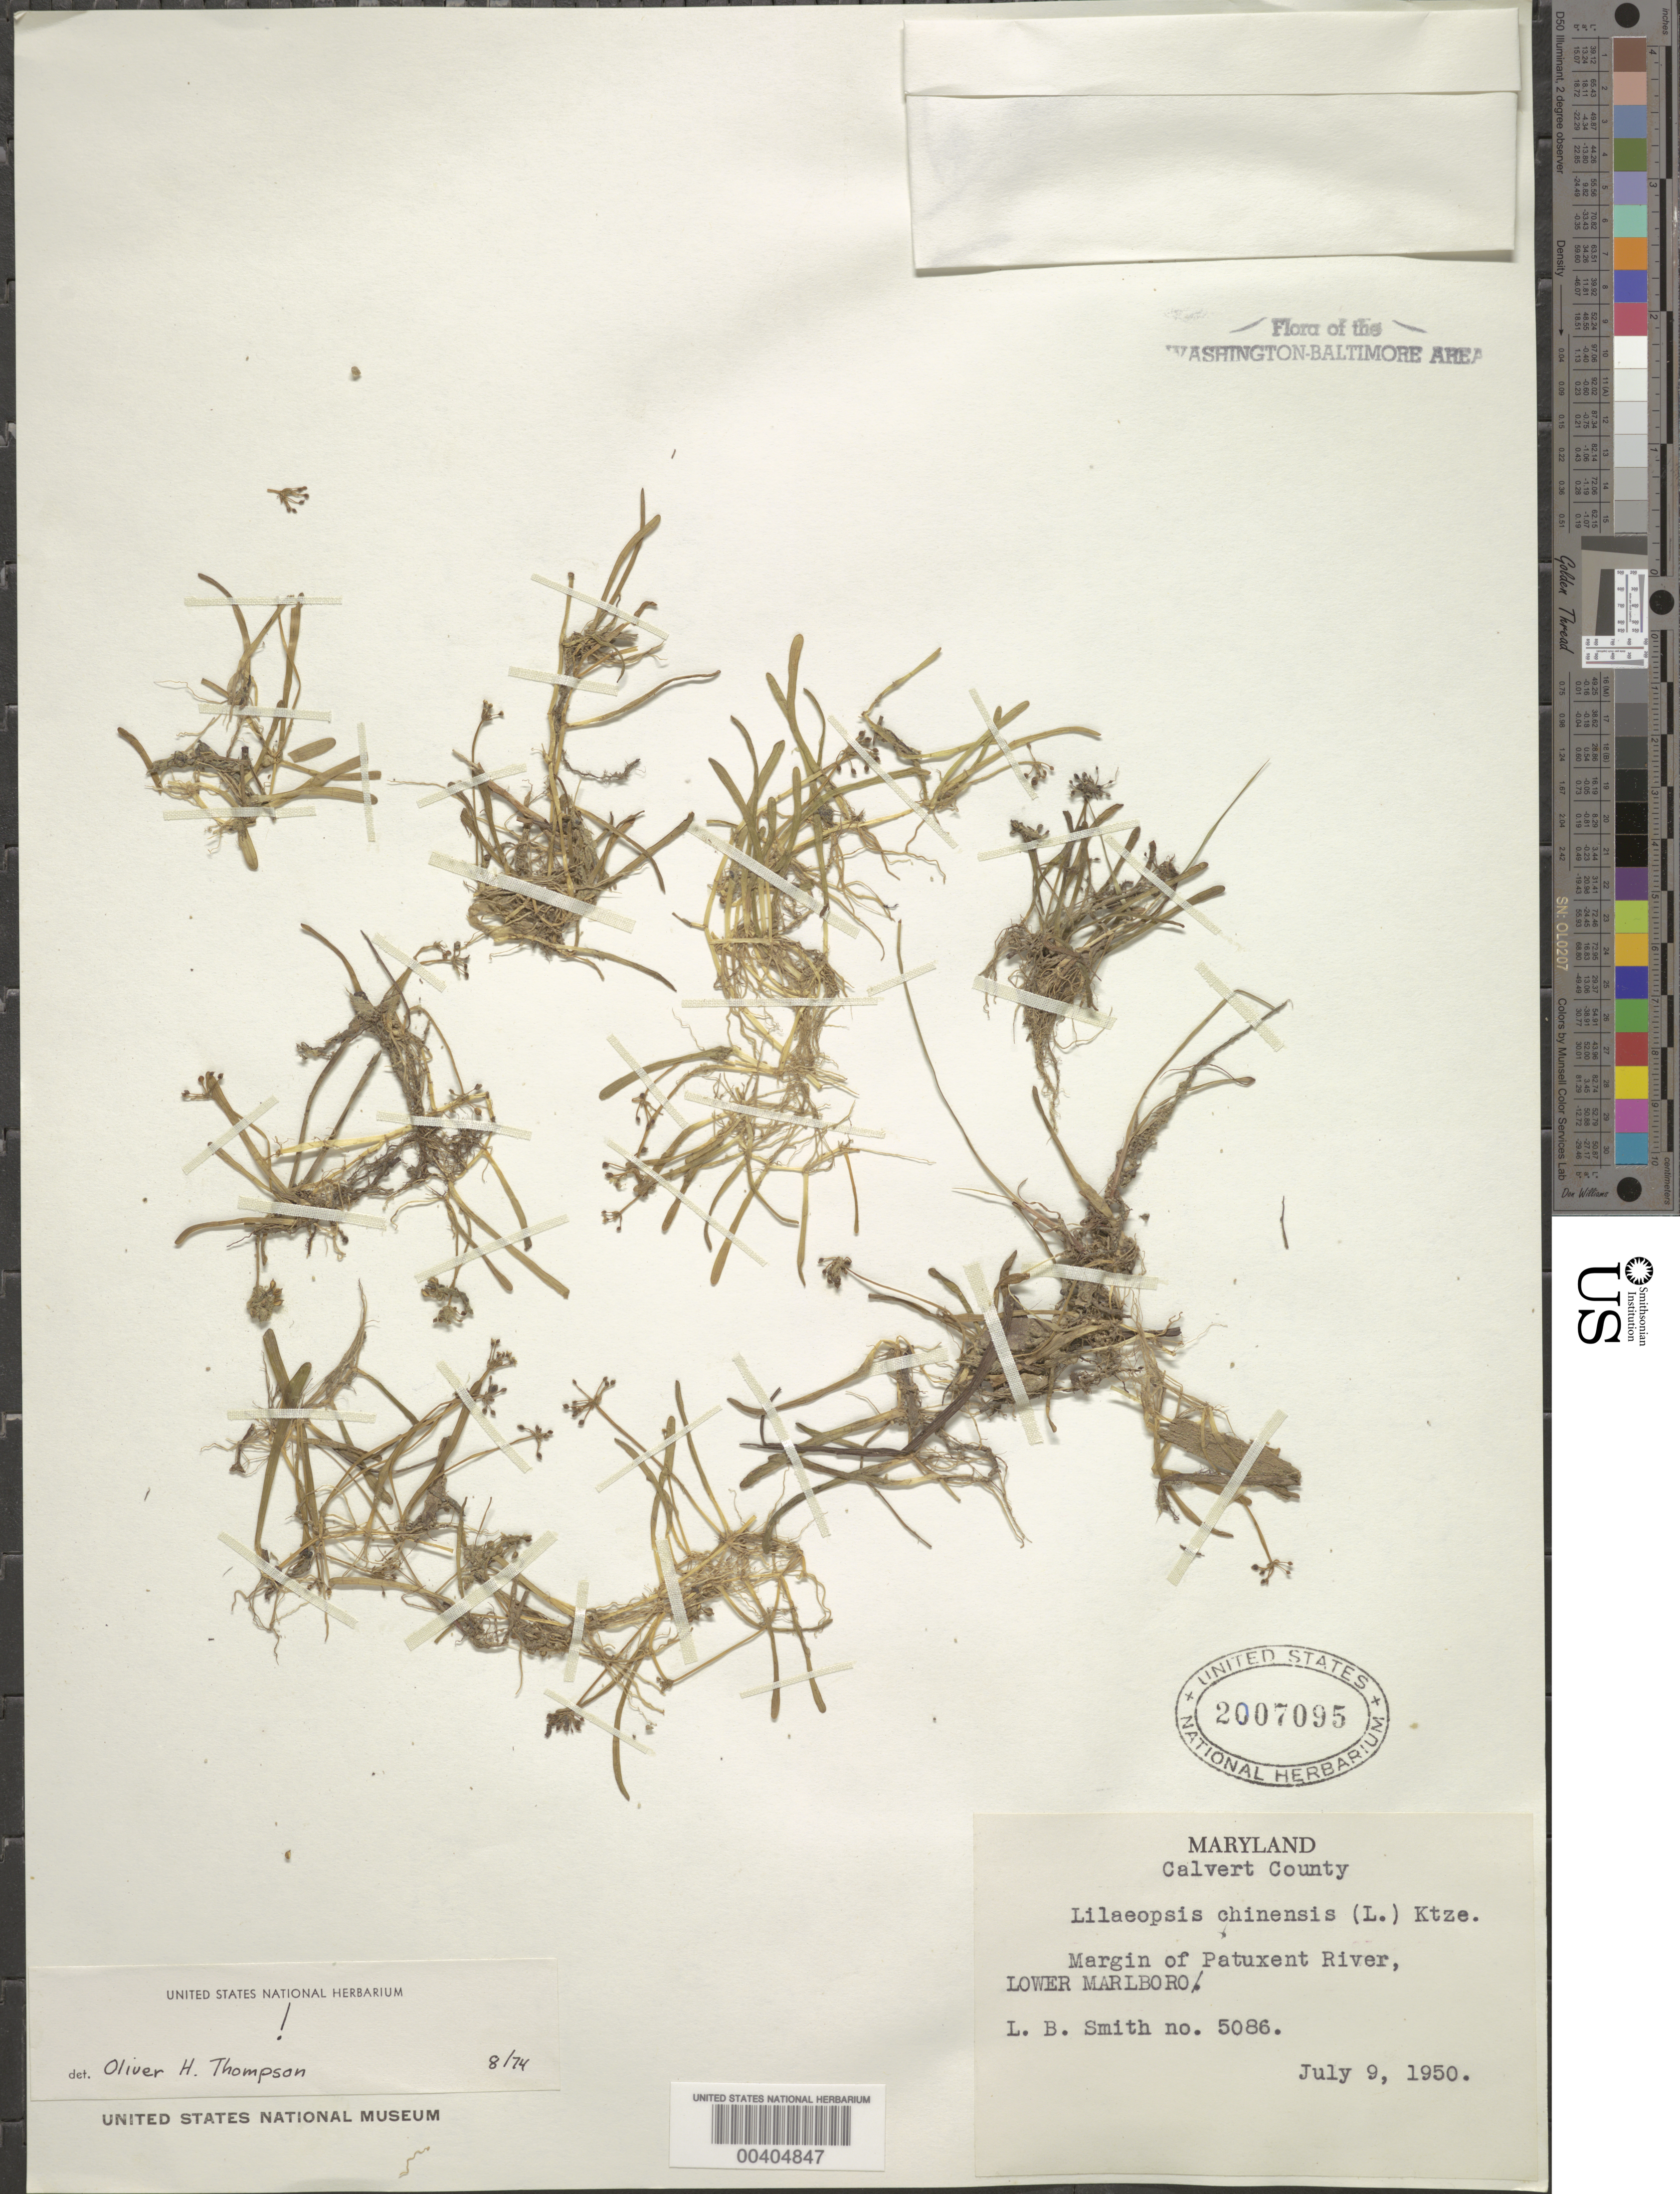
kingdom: Plantae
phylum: Tracheophyta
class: Magnoliopsida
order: Apiales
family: Apiaceae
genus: Lilaeopsis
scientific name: Lilaeopsis chinensis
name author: (L.) Kuntze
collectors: L. Smith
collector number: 5086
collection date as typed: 09 Jul 1950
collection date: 1950-07-09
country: United States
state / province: Maryland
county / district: Calvert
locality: Patuxent River, Lower Marlboro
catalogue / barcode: US 2007095